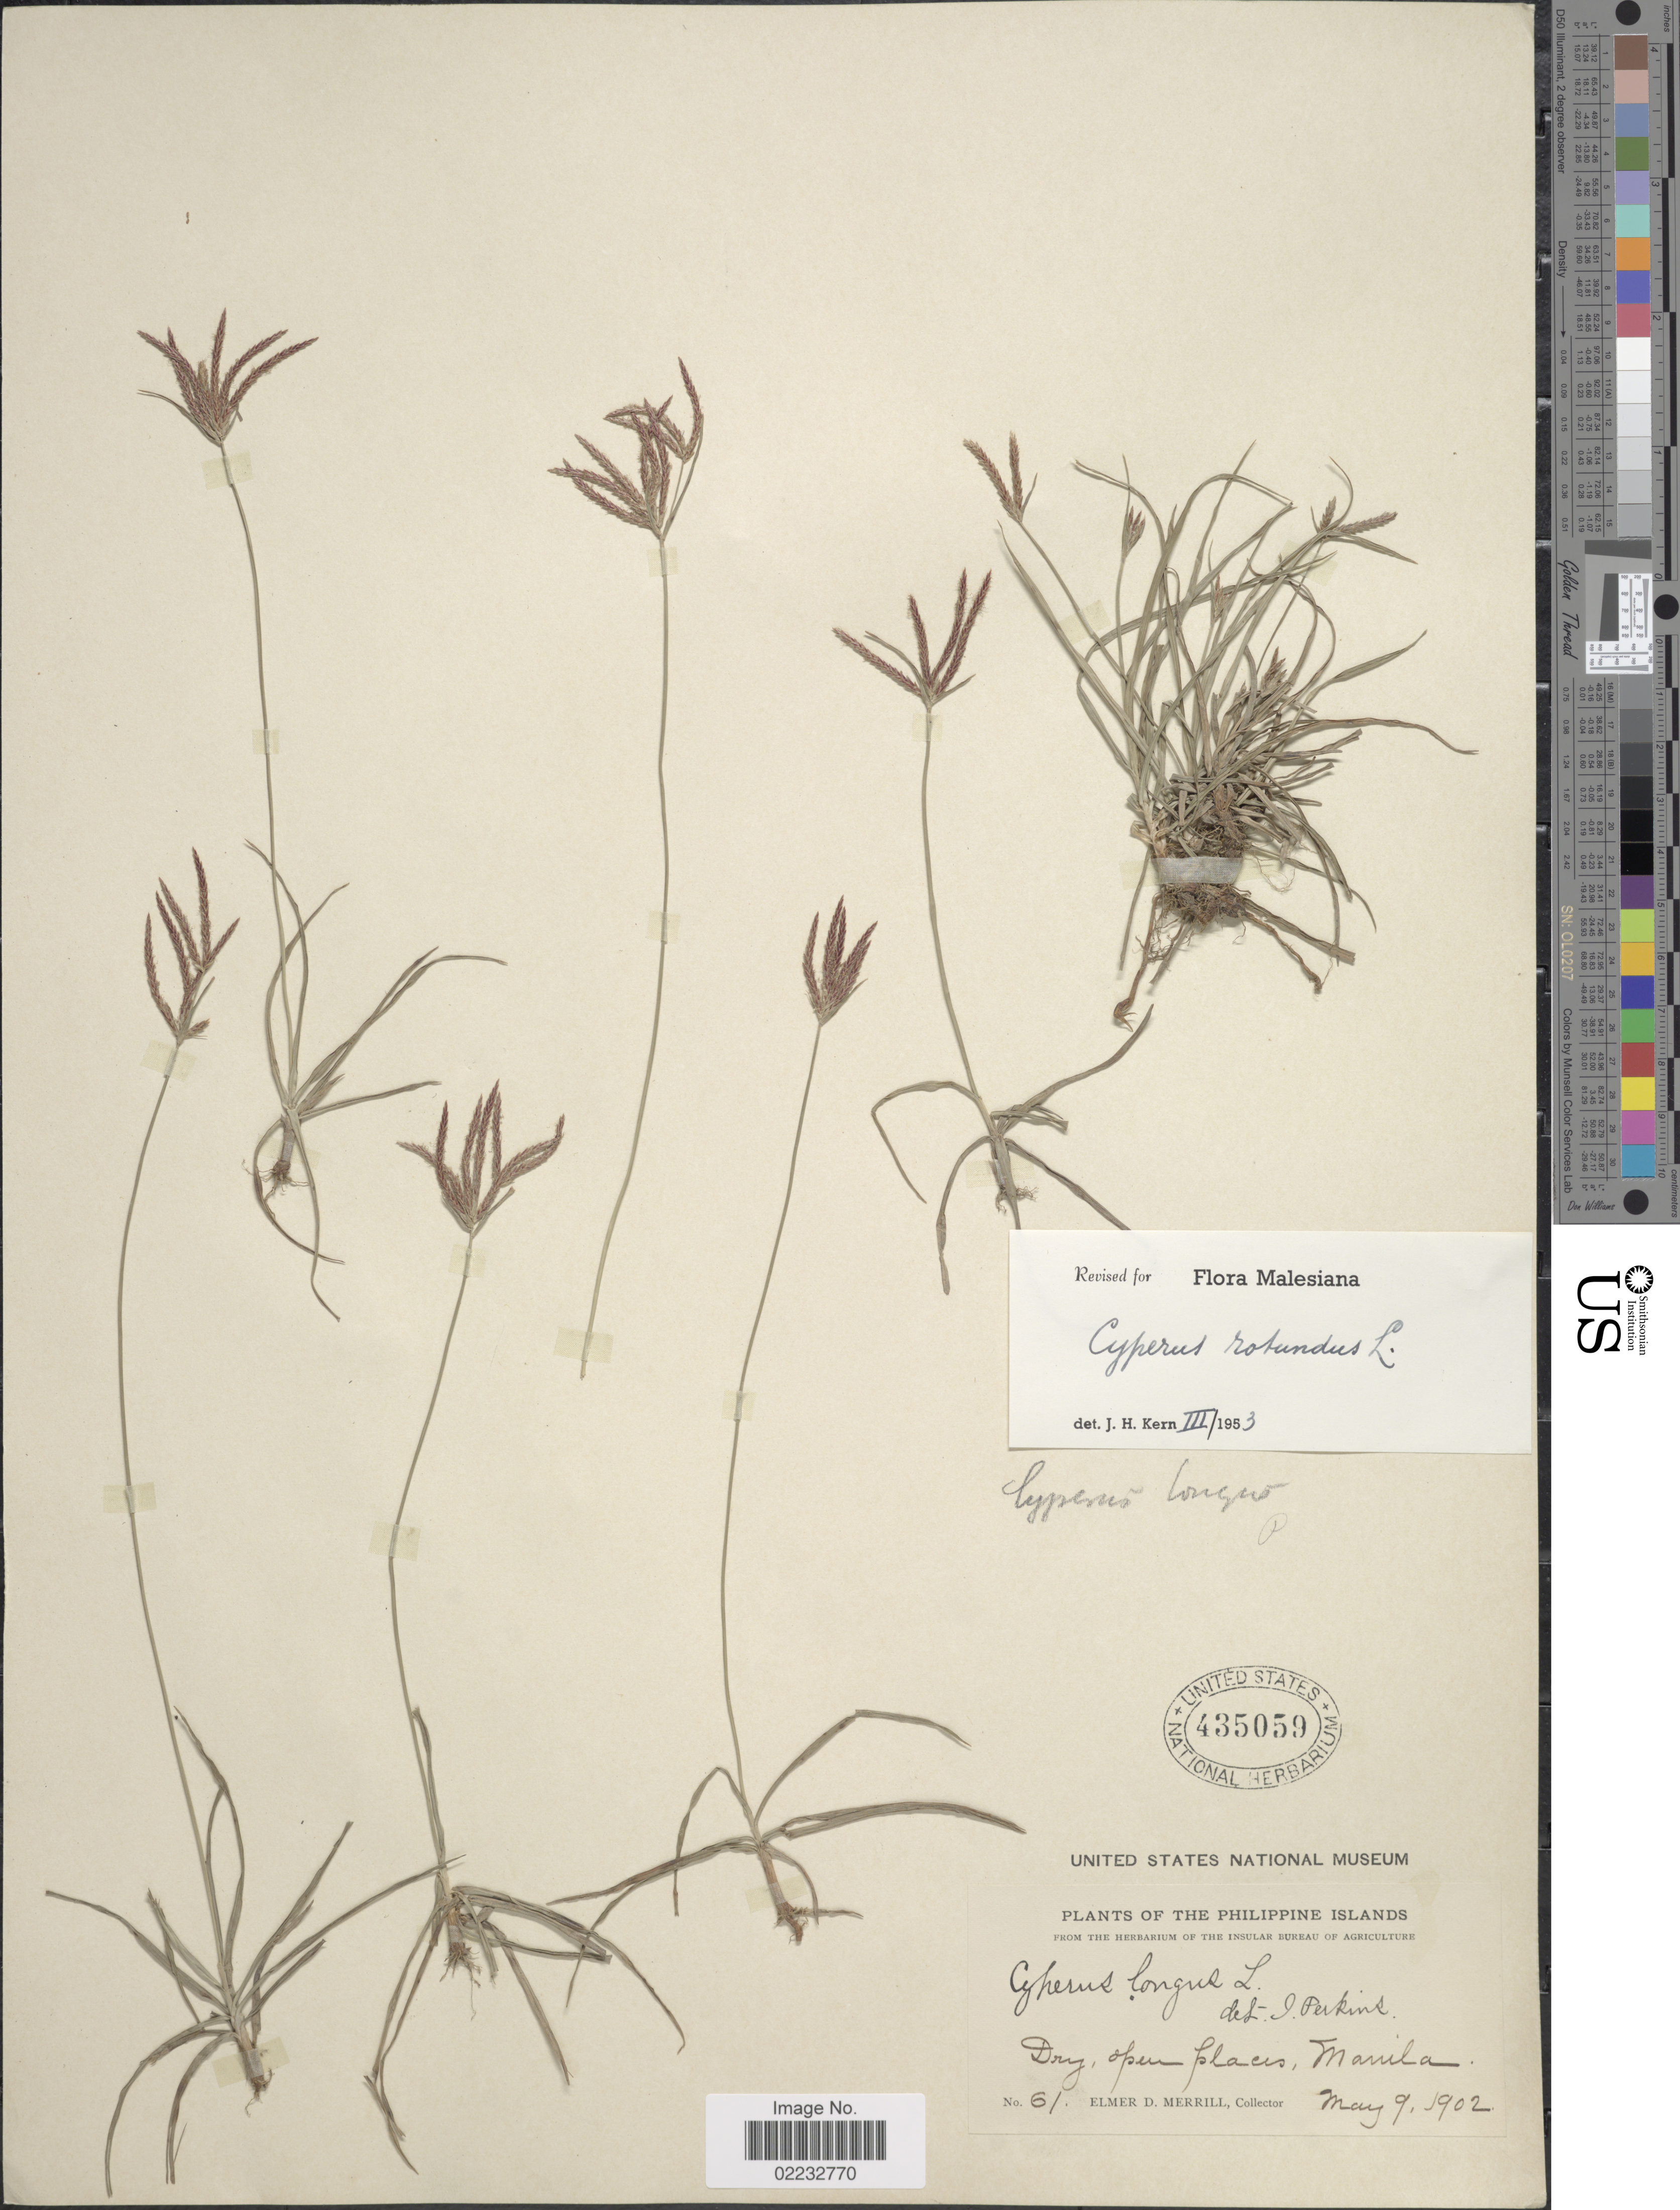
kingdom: Plantae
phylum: Tracheophyta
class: Liliopsida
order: Poales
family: Cyperaceae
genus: Cyperus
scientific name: Cyperus rotundus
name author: L.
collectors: E. D. Merrill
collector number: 61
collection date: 1902-05-09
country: Philippines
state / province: National Capital Region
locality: Manila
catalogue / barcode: US 435059